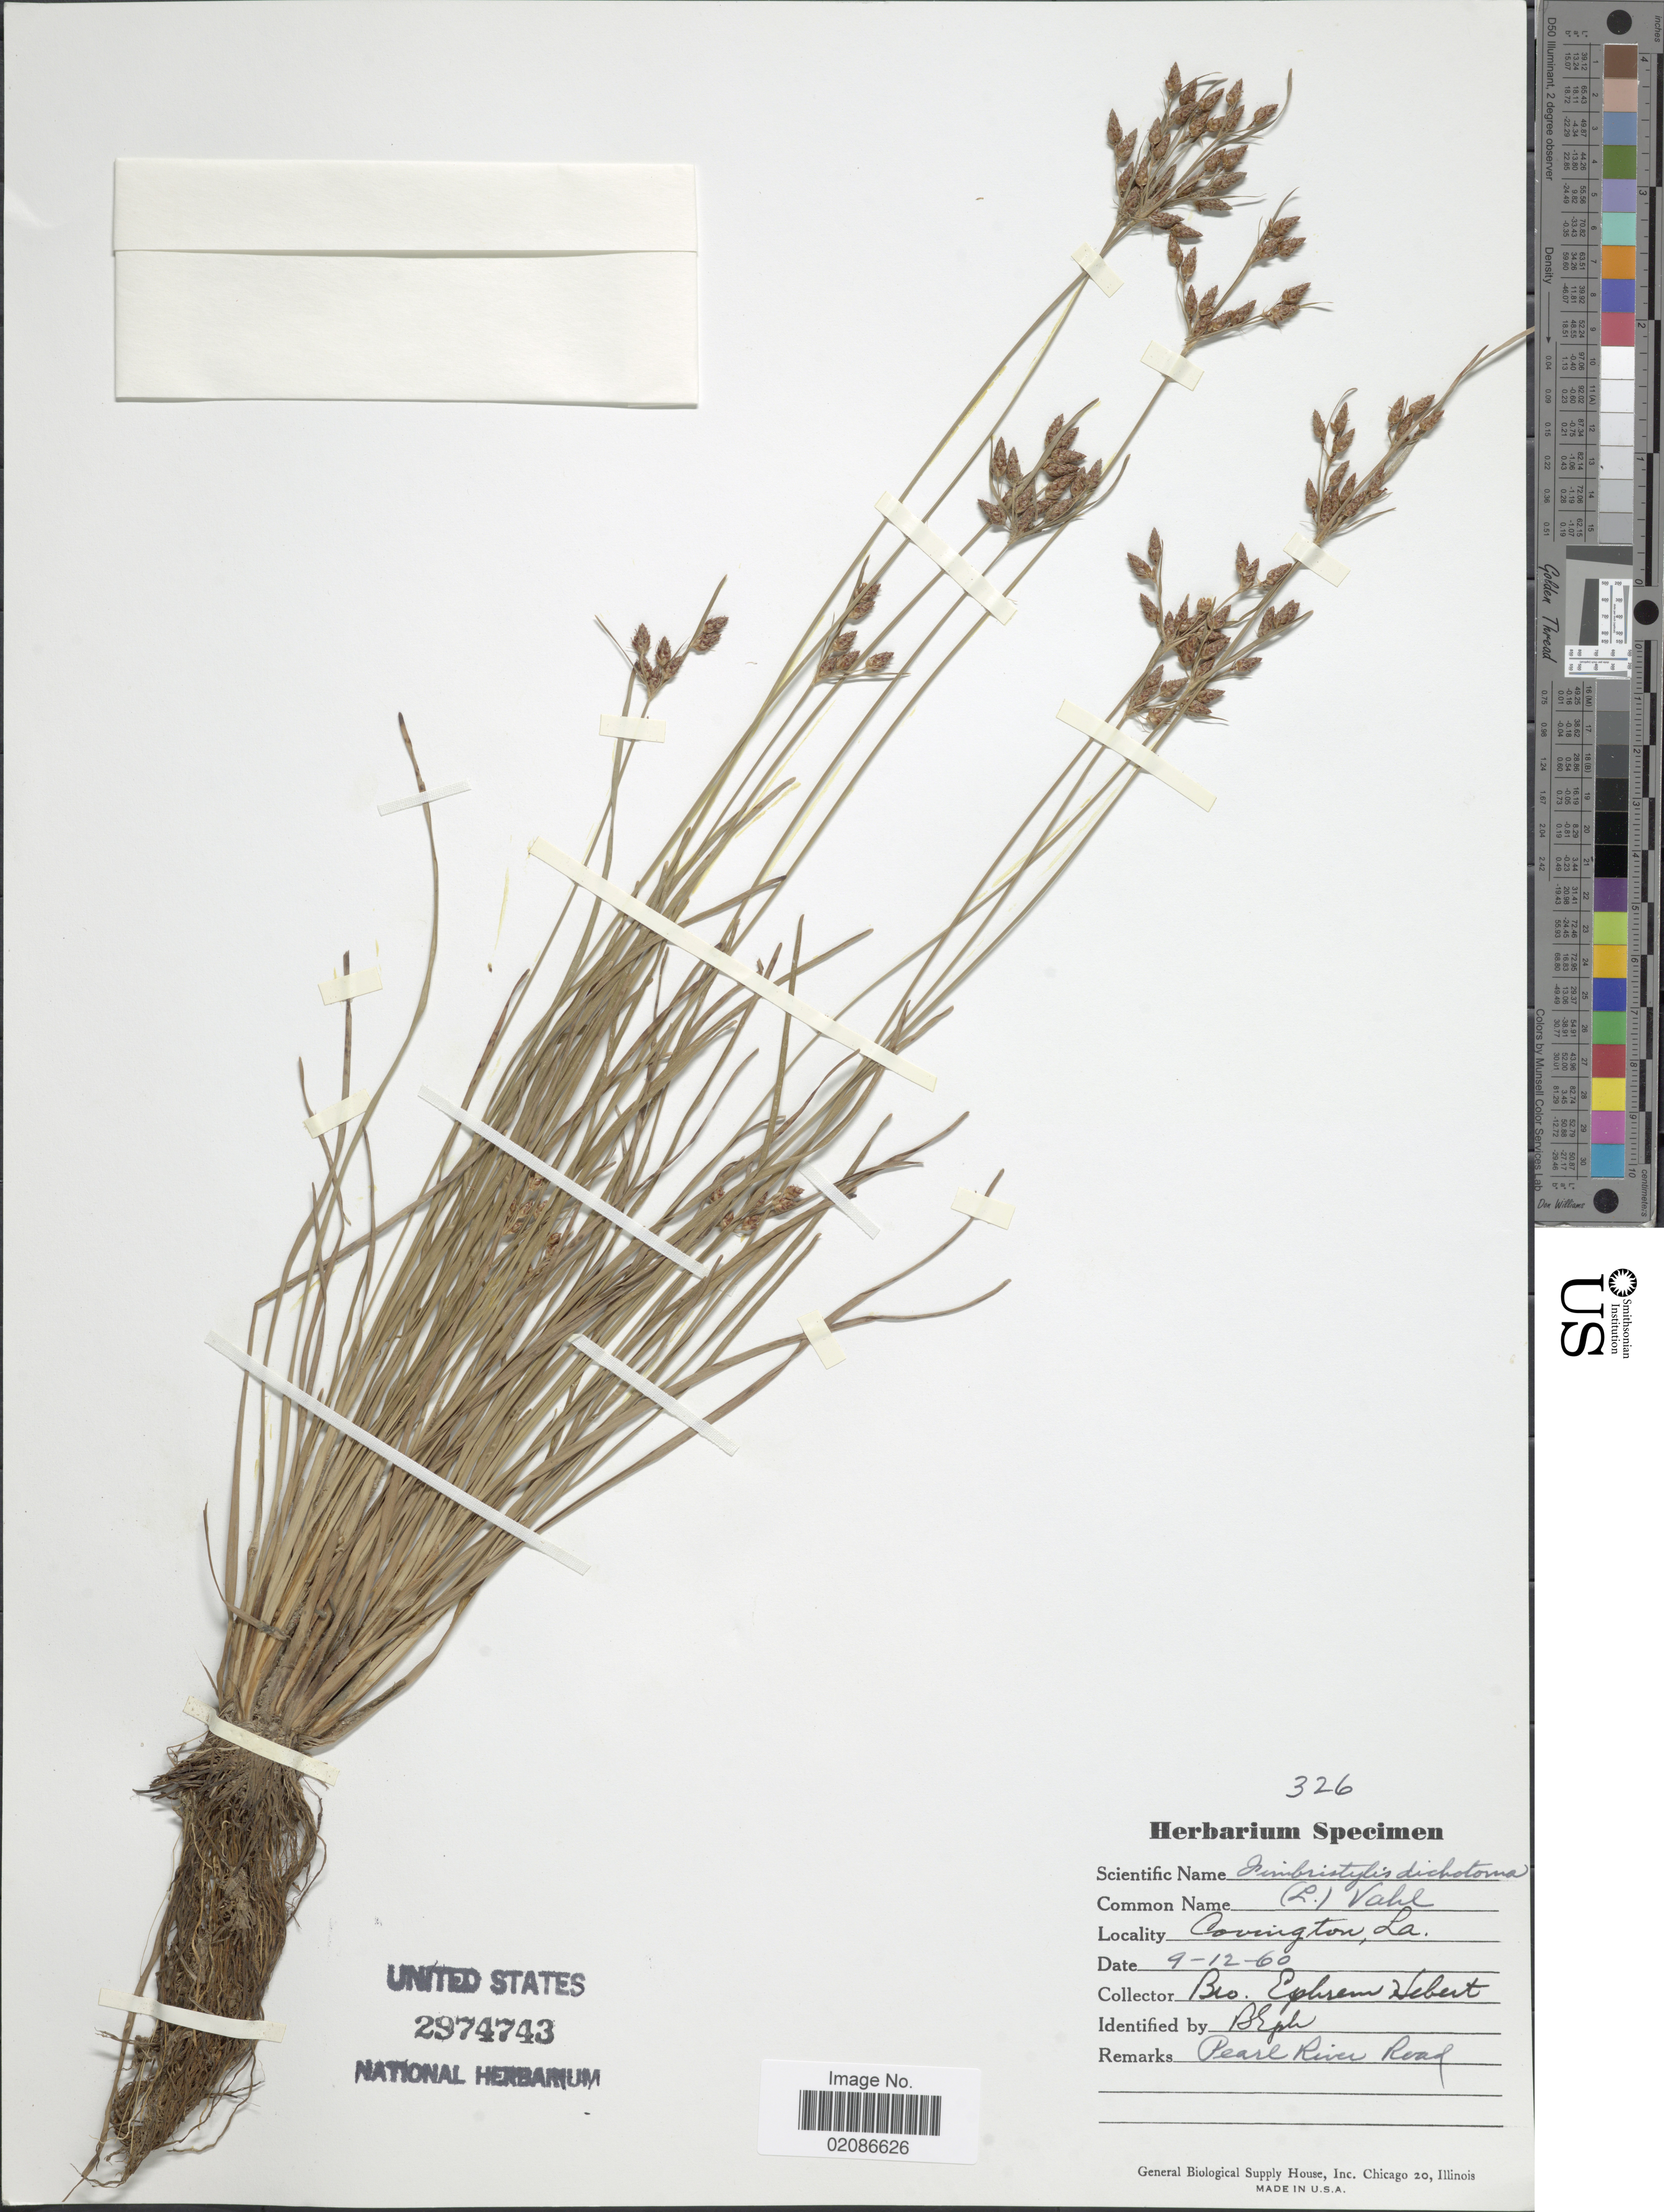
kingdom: Plantae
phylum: Tracheophyta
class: Liliopsida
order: Poales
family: Cyperaceae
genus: Fimbristylis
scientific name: Fimbristylis dichotoma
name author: (L.) Vahl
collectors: E. Hebert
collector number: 326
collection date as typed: Transcribed d/m/y: 12/9/60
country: United States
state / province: Louisiana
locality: Covington, La.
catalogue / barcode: US 2974743